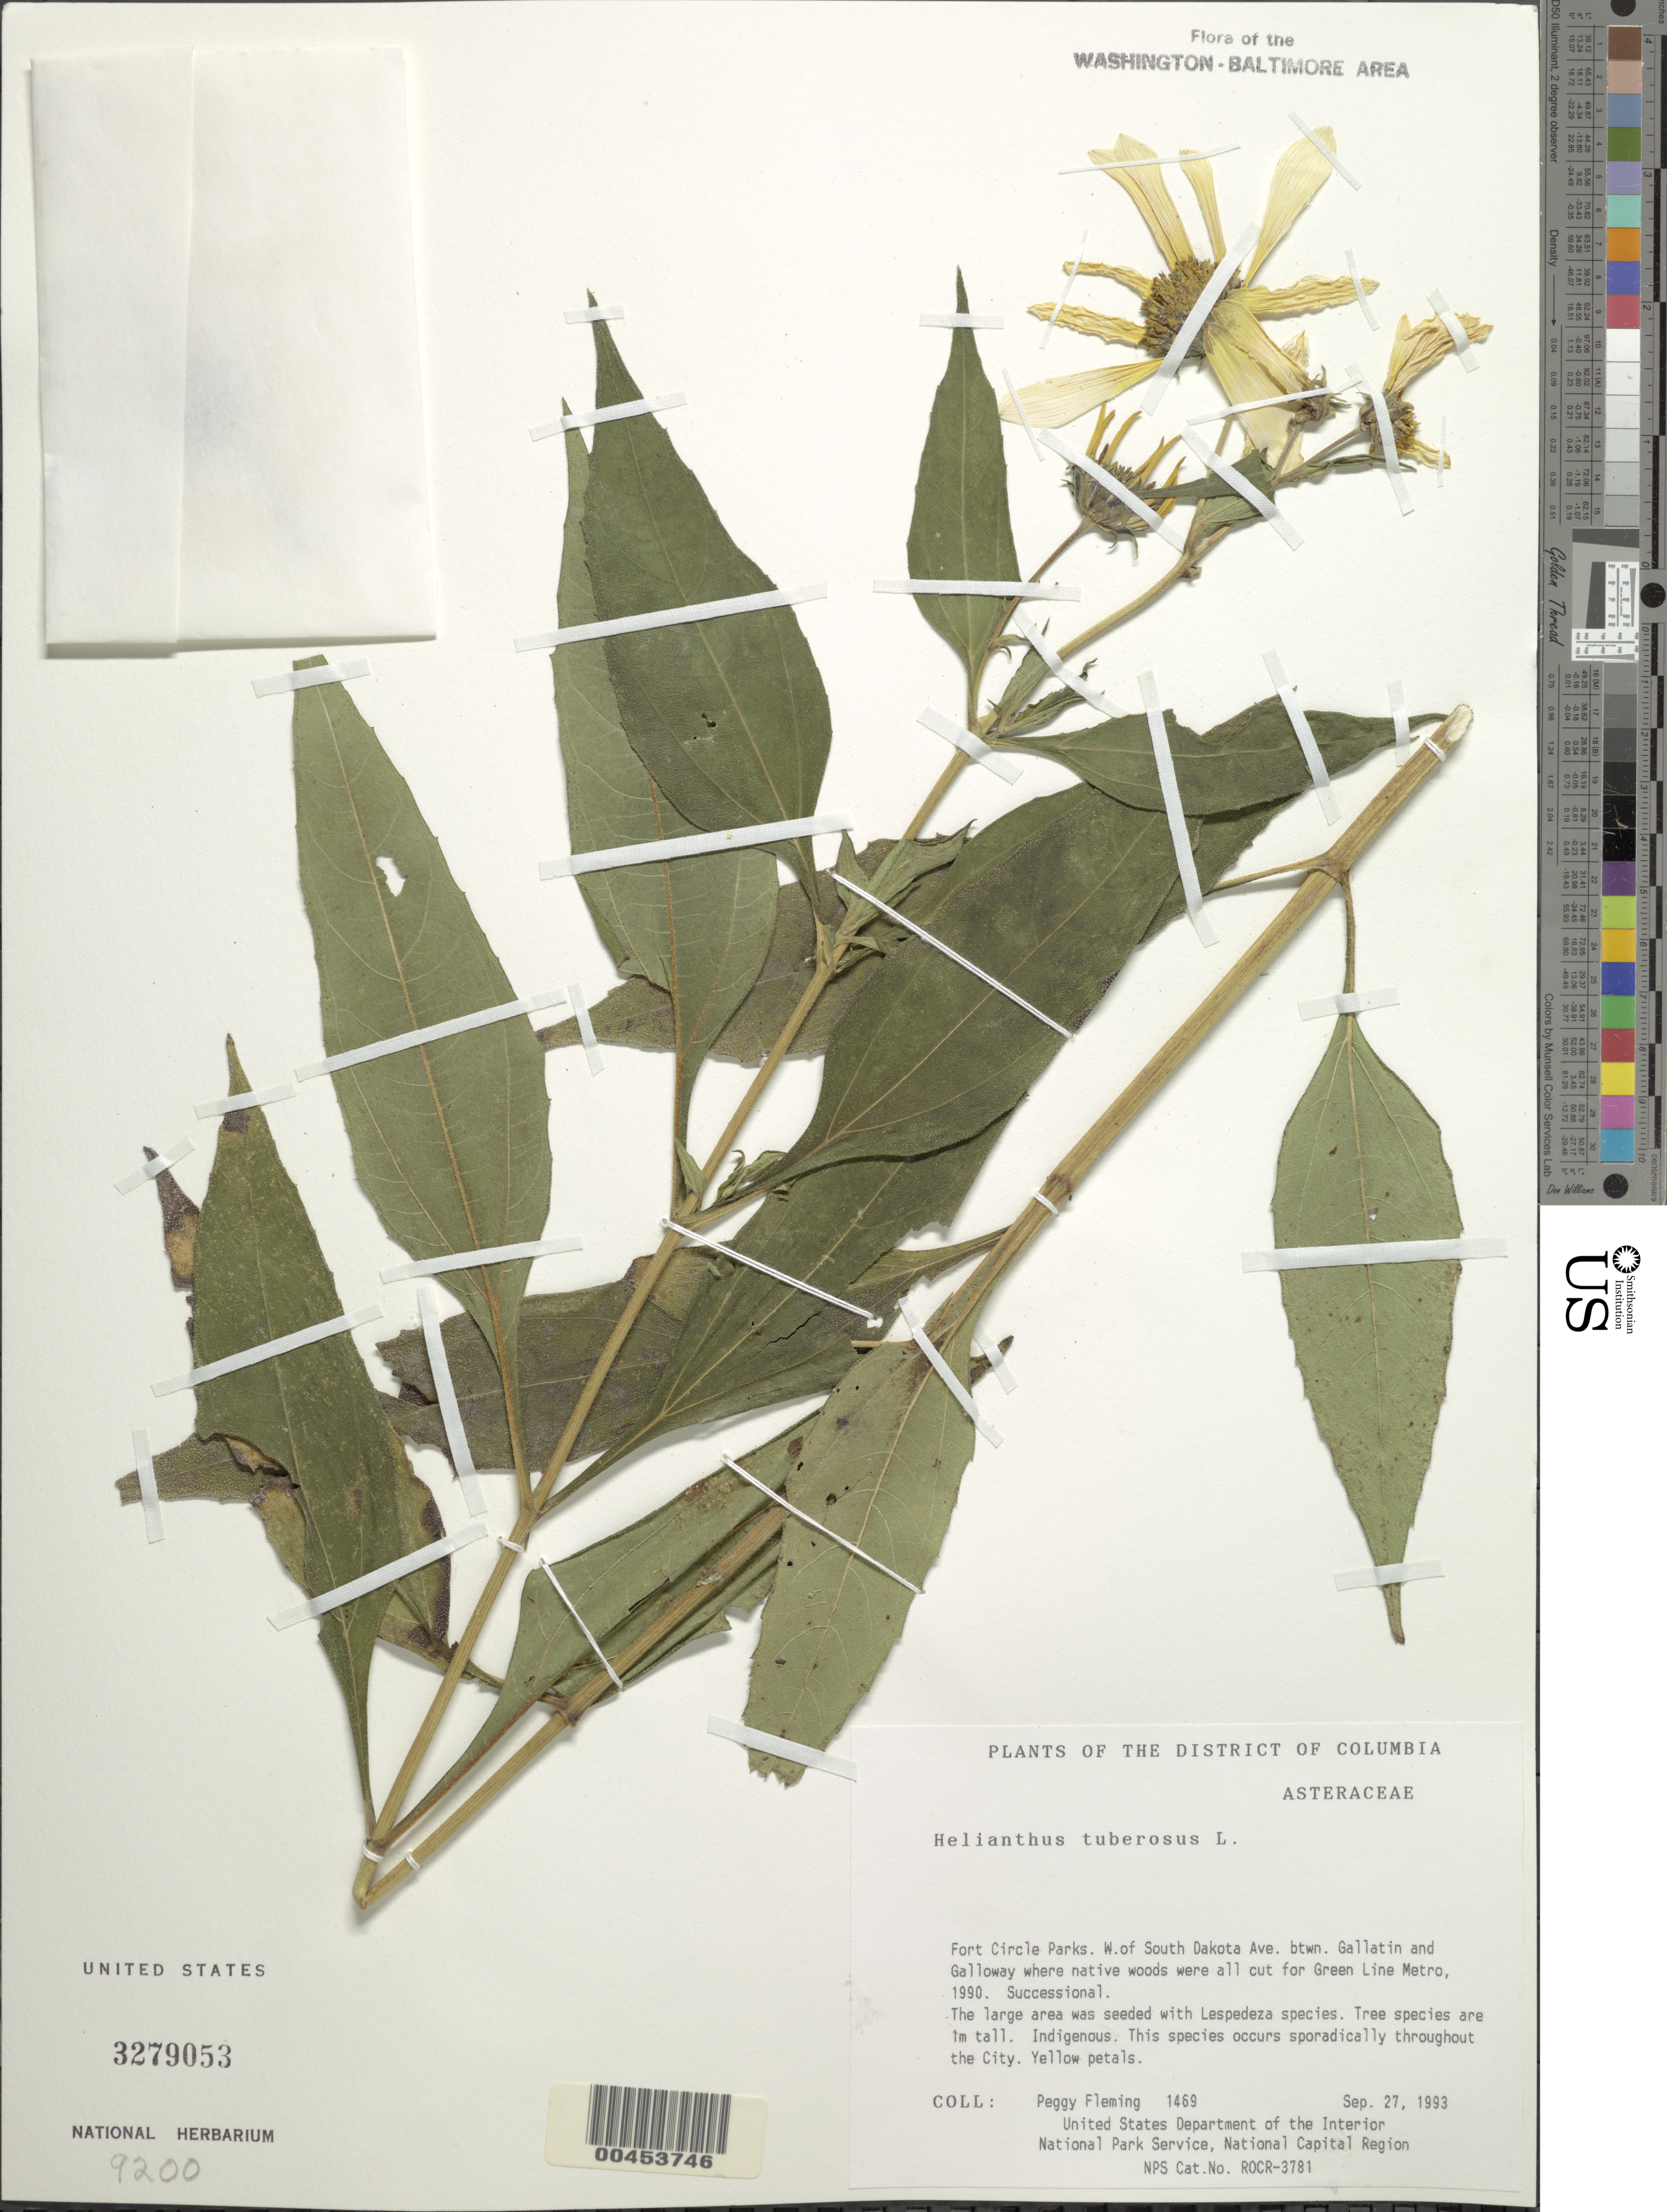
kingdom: Plantae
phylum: Tracheophyta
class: Magnoliopsida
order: Asterales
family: Asteraceae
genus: Helianthus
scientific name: Helianthus tuberosus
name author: L.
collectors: P. Fleming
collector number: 1469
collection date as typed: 27 Sep 1993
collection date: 1993-09-27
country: United States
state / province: District of Columbia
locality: Fort Circle Parks, W of South Dakota Ave, between Galatin and Galloway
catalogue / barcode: US 3279053